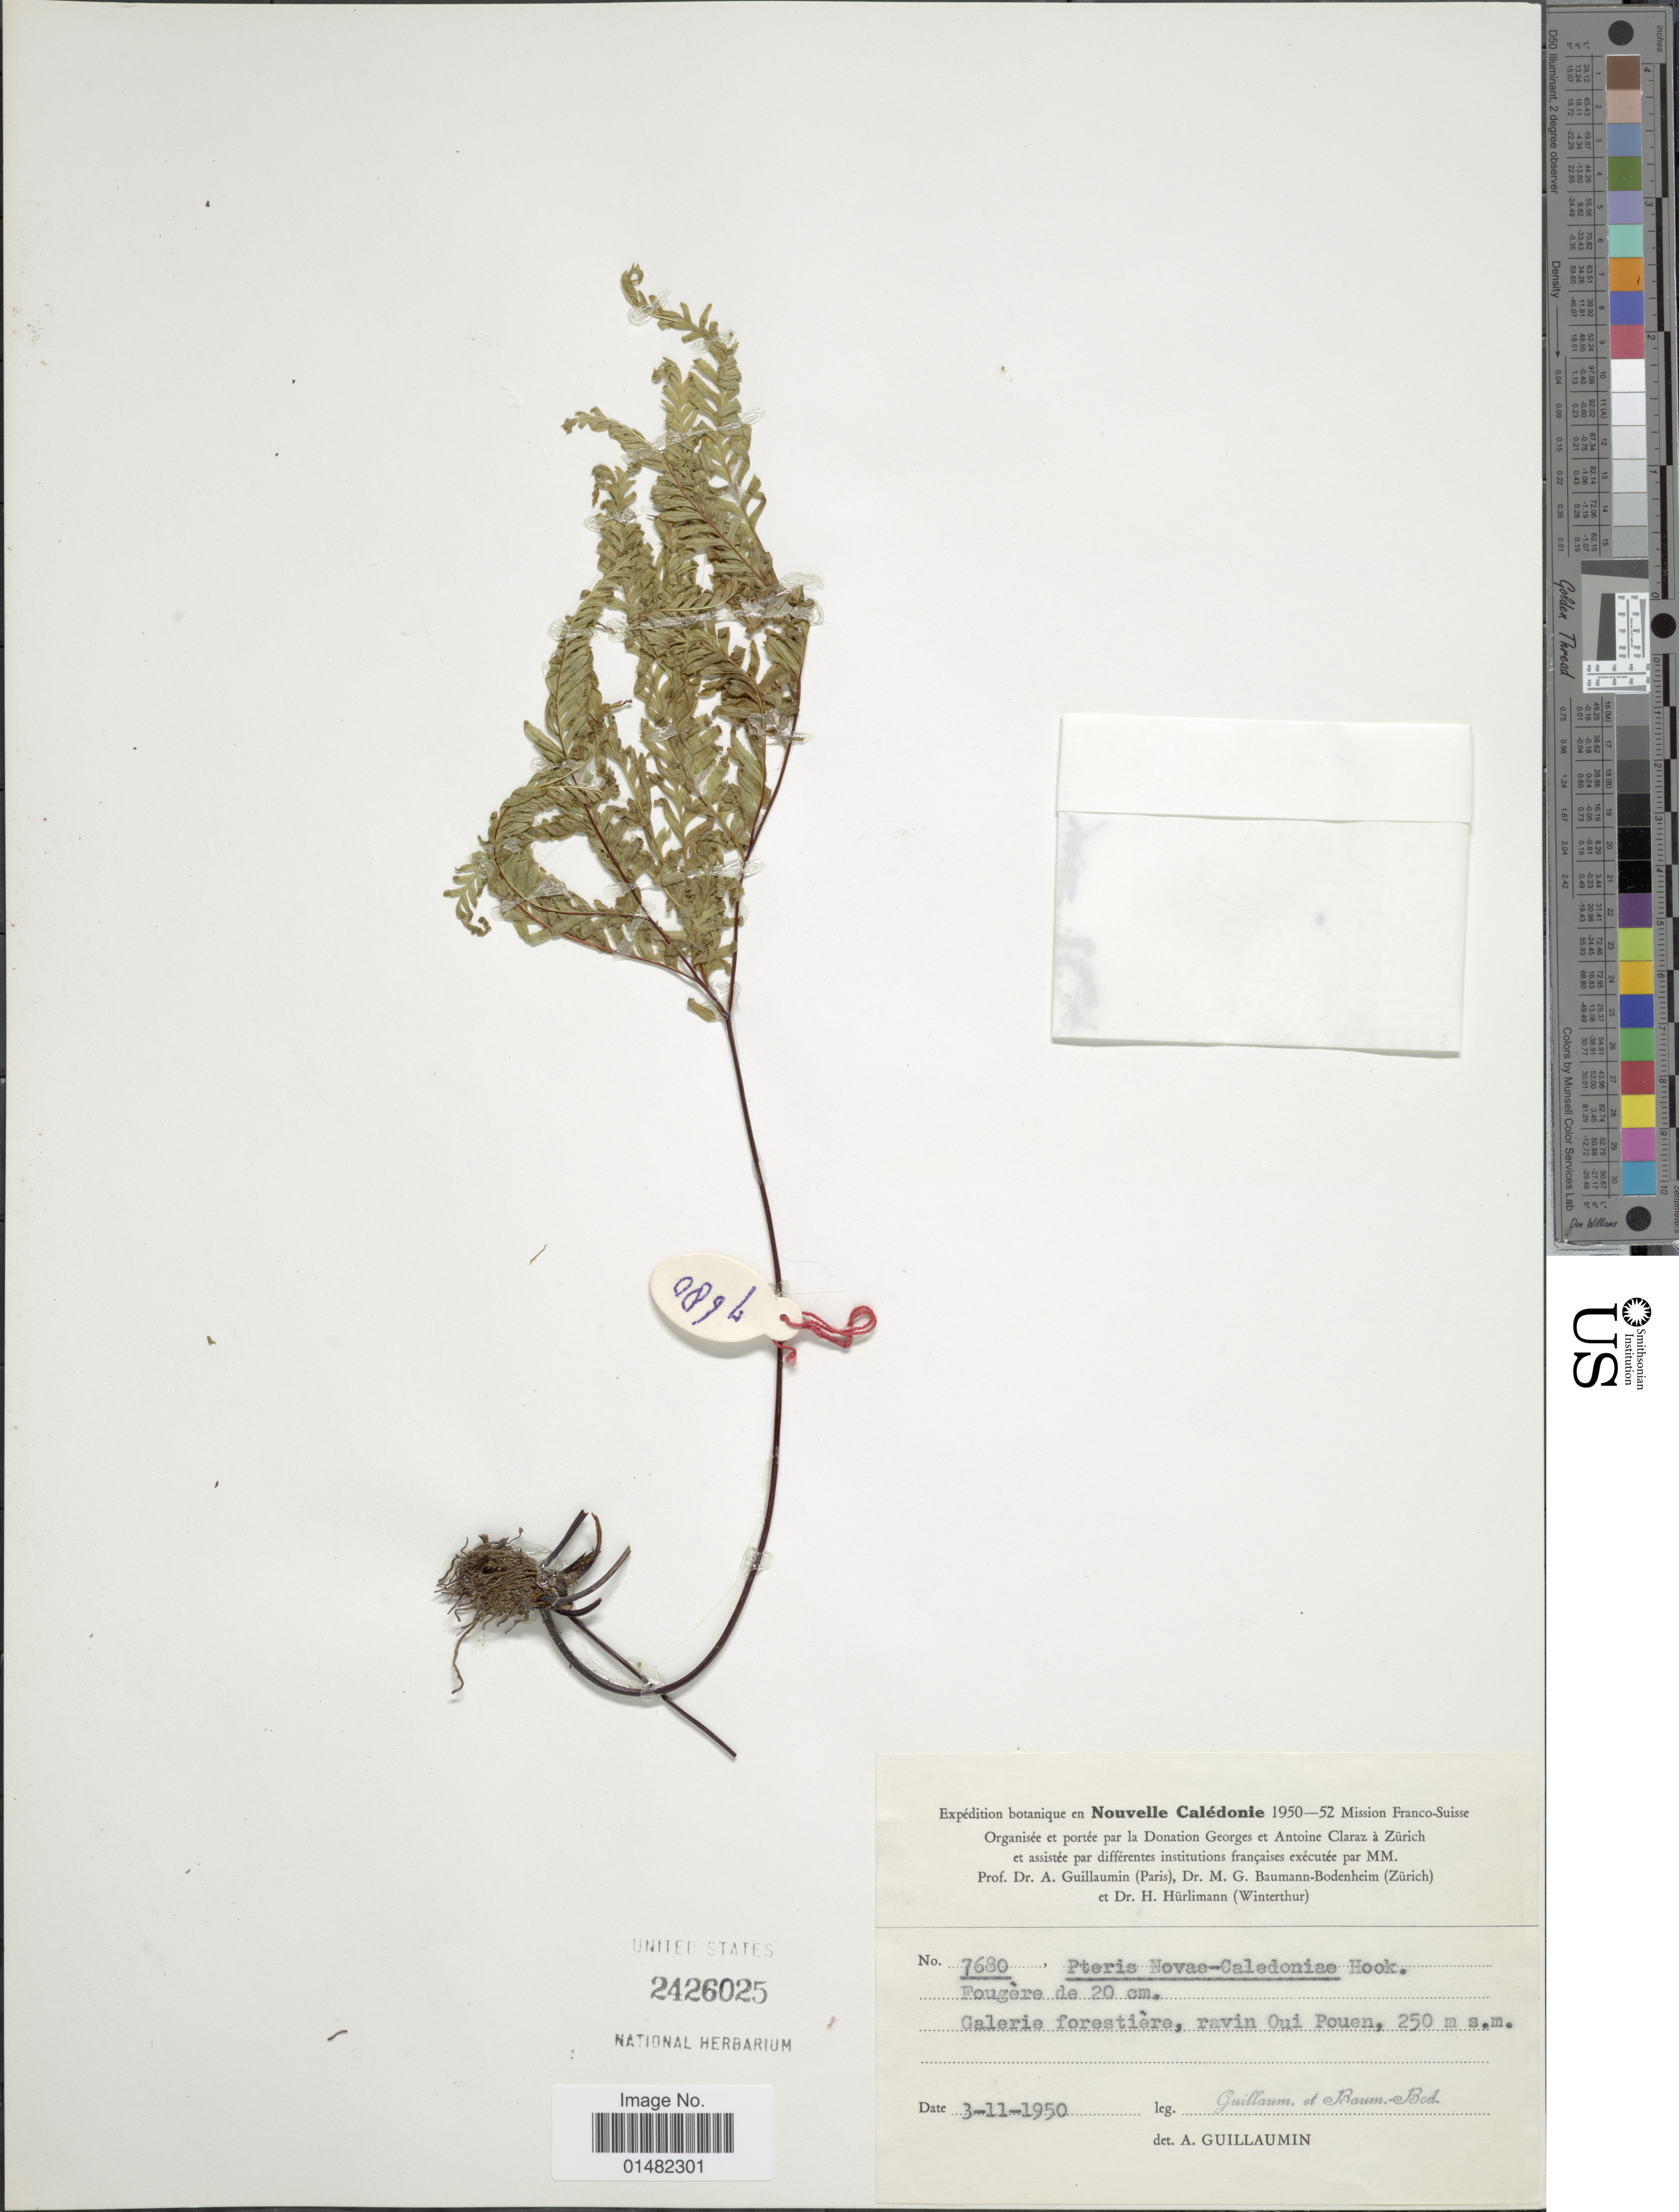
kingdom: Plantae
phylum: Tracheophyta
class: Polypodiopsida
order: Polypodiales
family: Pteridaceae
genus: Pteris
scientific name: Pteris novae-caledoniae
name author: Hook.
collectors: A. Guillaumin & M. G. Baumann-Bodenheim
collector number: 7680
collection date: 1950-11-03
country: New Caledonia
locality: Galerie forestiére, ravin Oui Pouen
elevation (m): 250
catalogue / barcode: US 2426025